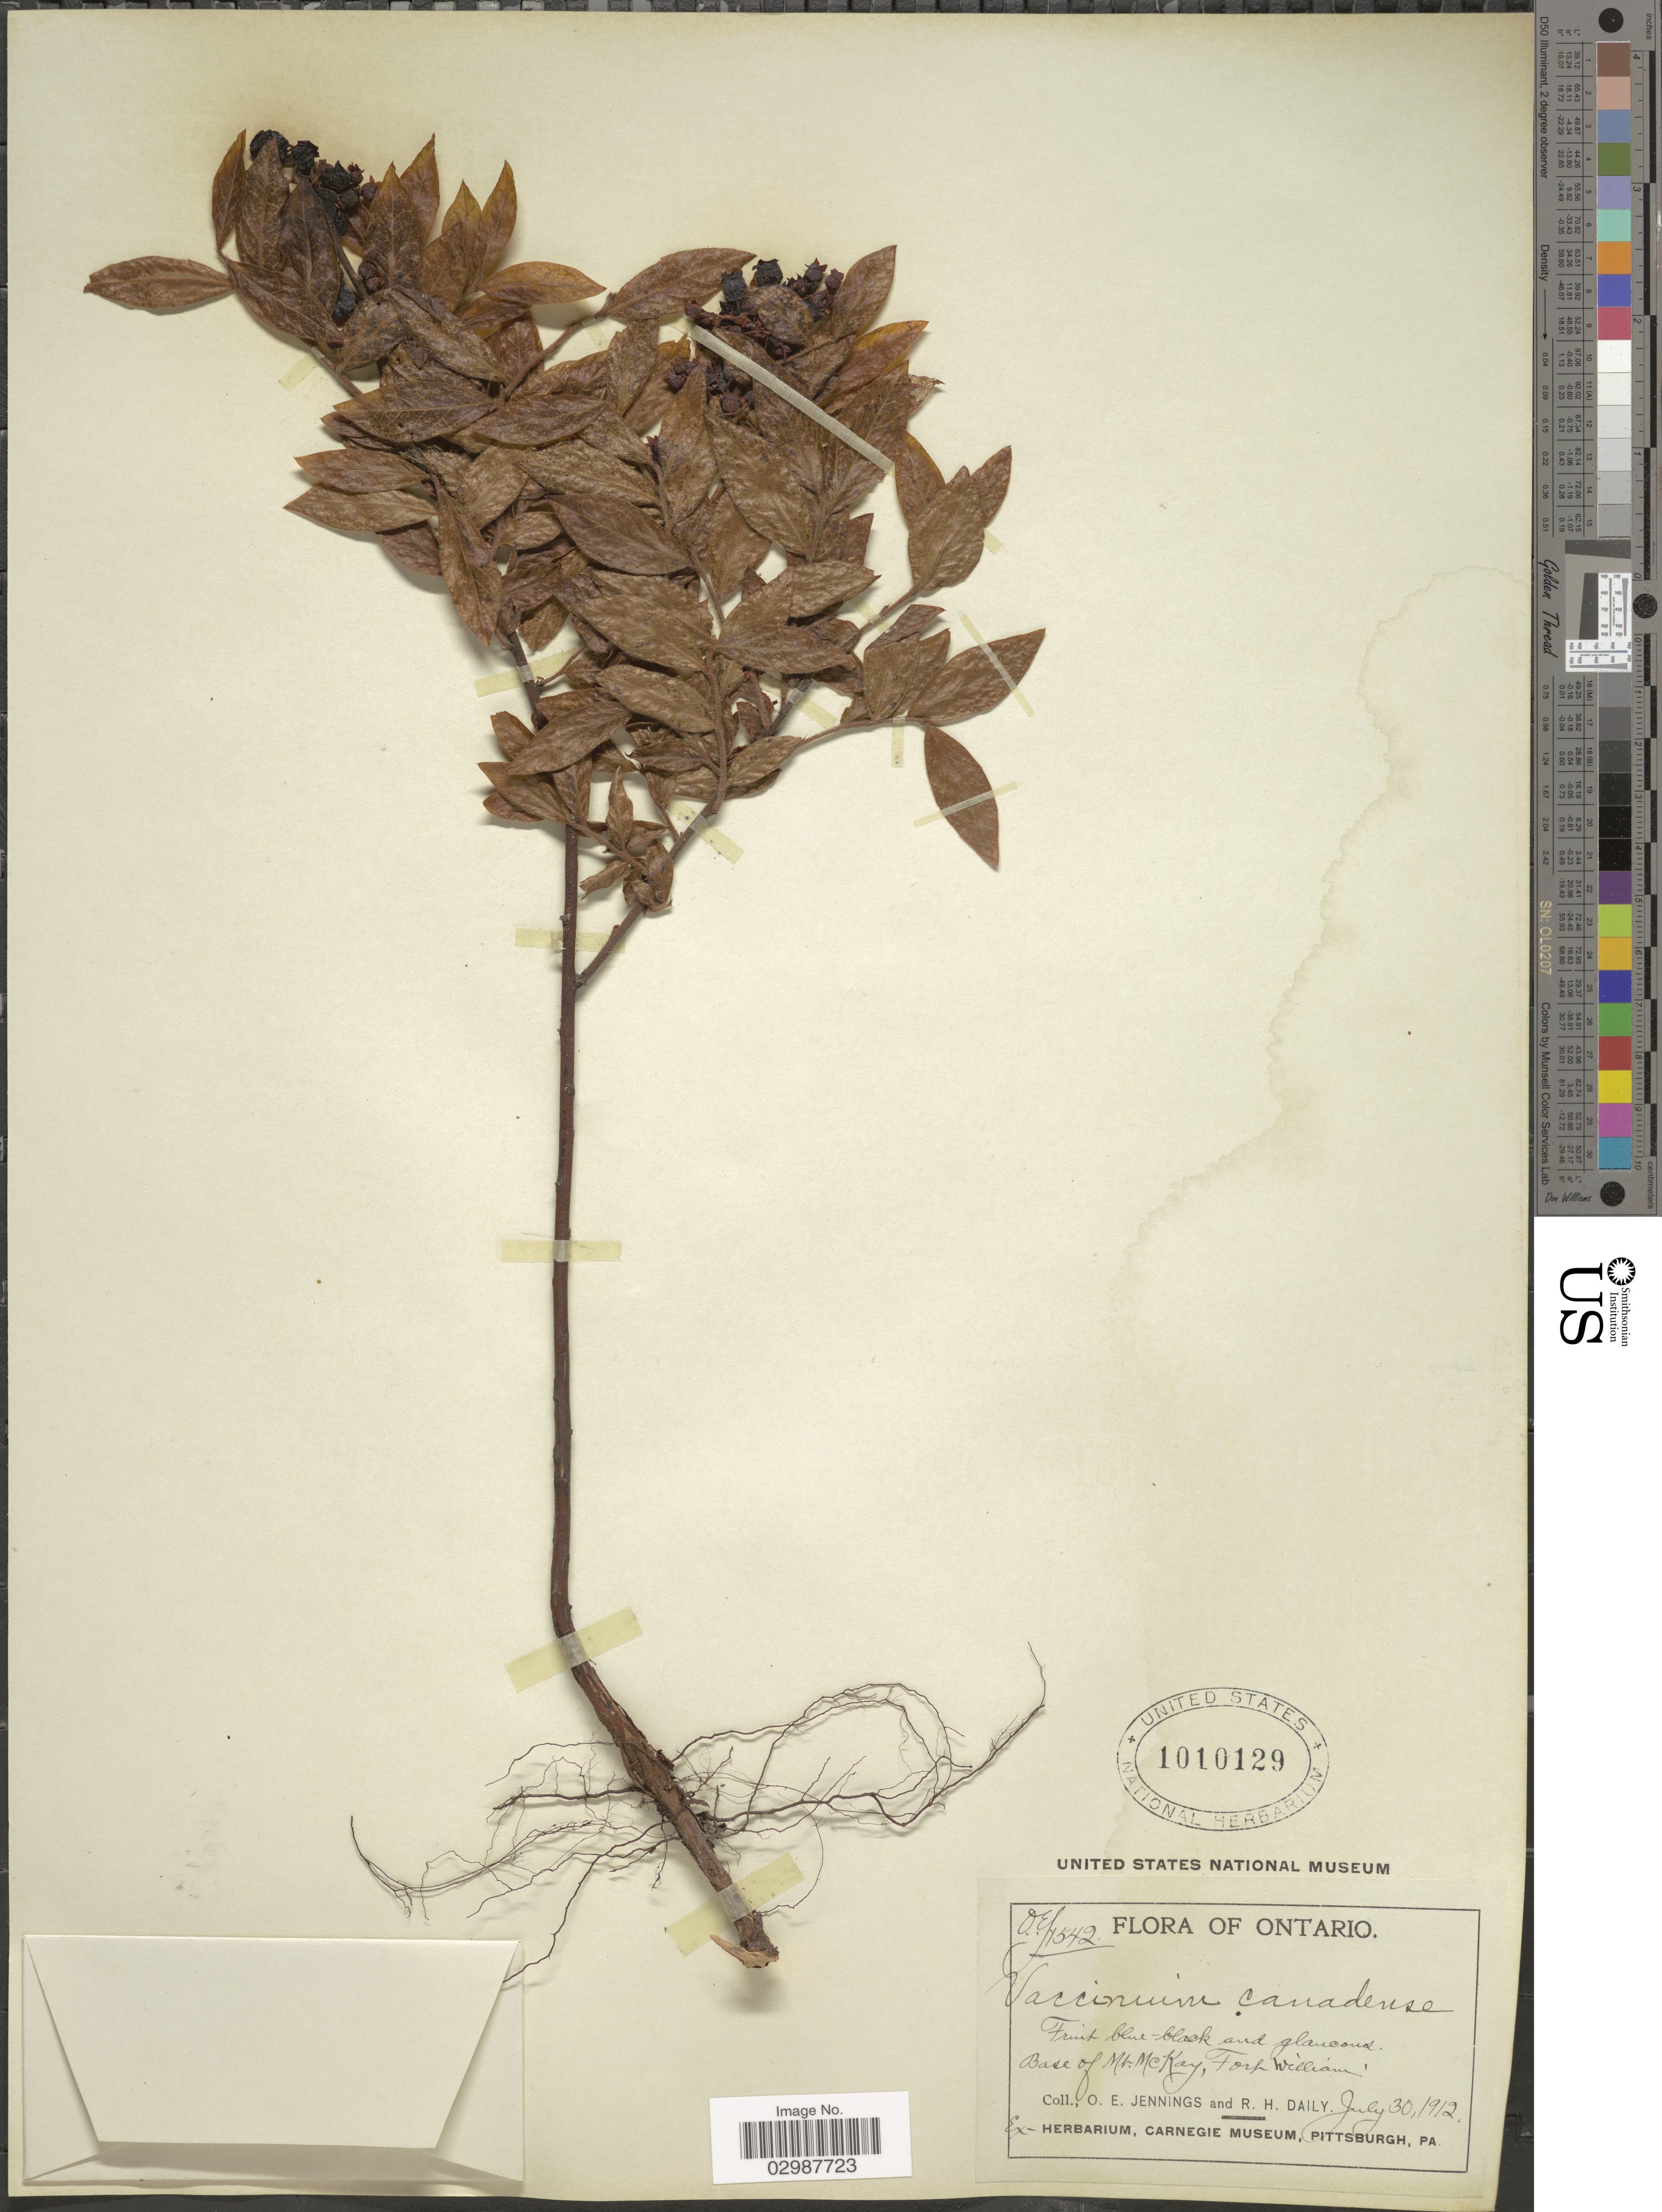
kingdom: Plantae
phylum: Tracheophyta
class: Magnoliopsida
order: Ericales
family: Ericaceae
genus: Vaccinium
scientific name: Vaccinium canadense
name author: Kalm ex Richardson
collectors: O. E. Jennings & R. Daily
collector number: O.E.J.1542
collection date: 1912-07-30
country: Canada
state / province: Ontario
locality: Base of Mt. McKay, Fort William.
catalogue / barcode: US 1010129